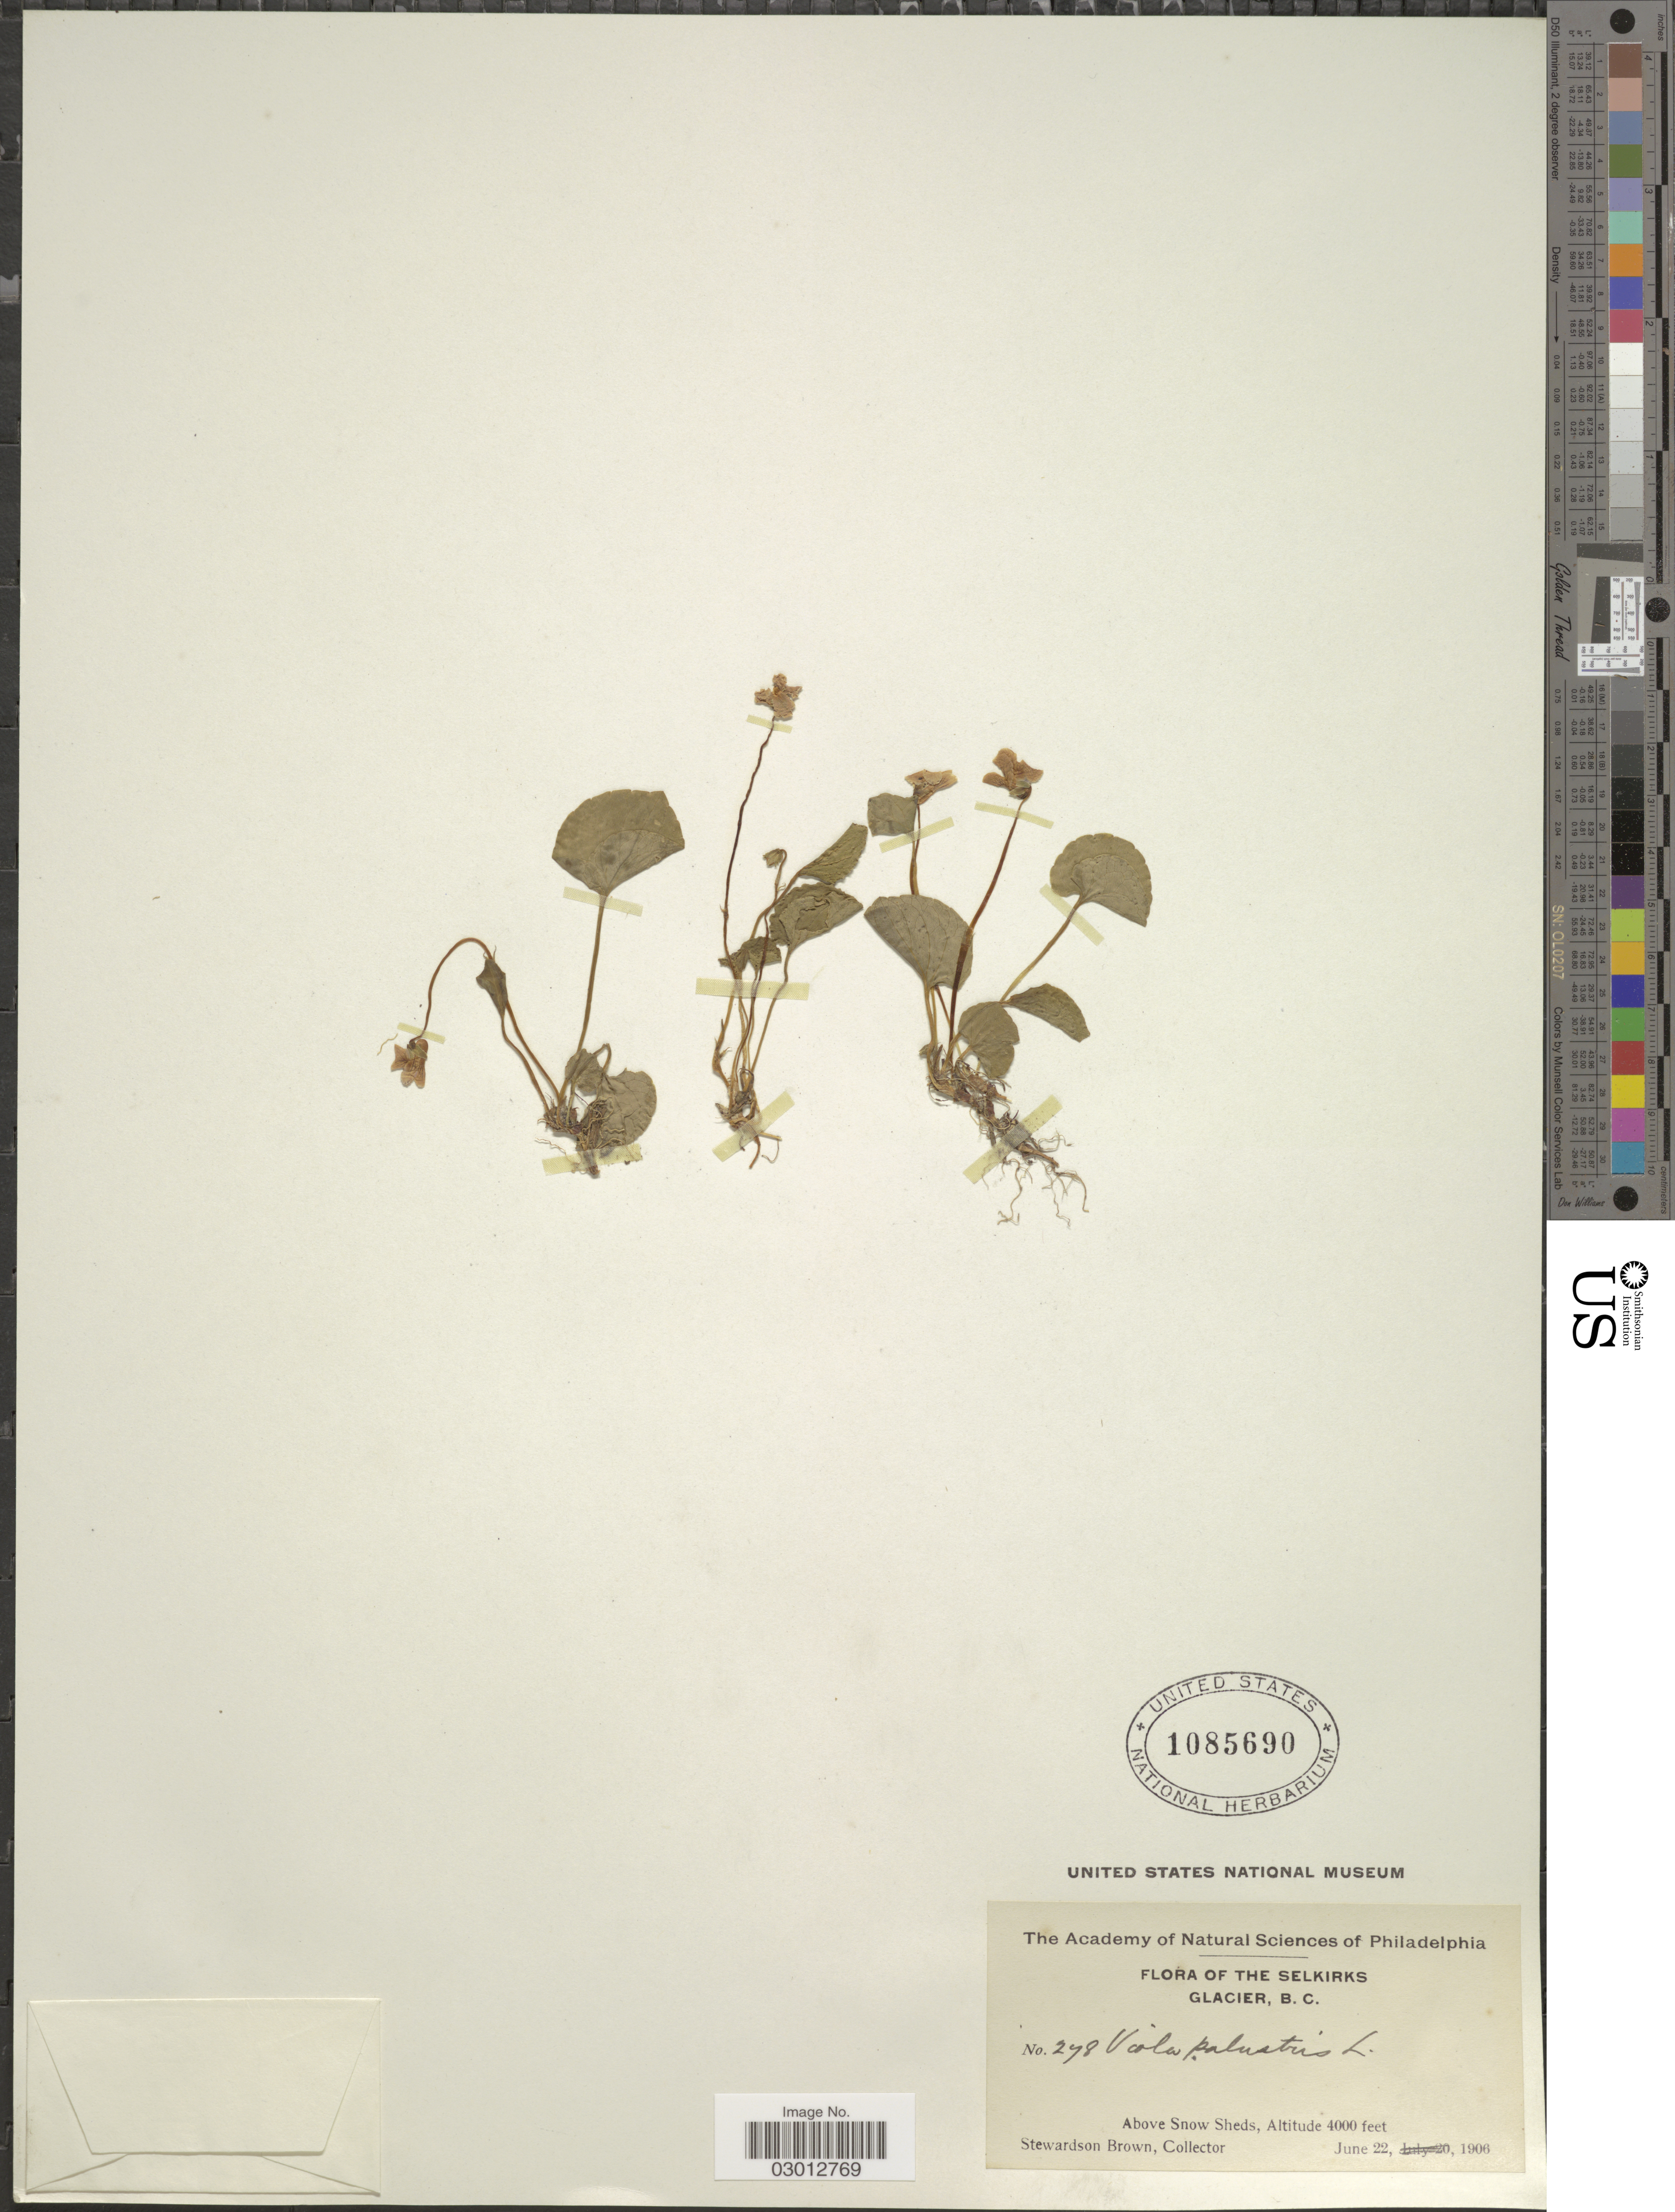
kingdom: Plantae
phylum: Tracheophyta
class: Magnoliopsida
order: Malpighiales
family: Violaceae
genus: Viola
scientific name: Viola palustris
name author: L.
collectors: S. Brown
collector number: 278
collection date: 1906-06-22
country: Canada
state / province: British Columbia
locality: Selkirks. Glacier, B. C. Above Snow Sheds.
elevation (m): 1219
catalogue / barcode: US 1085690